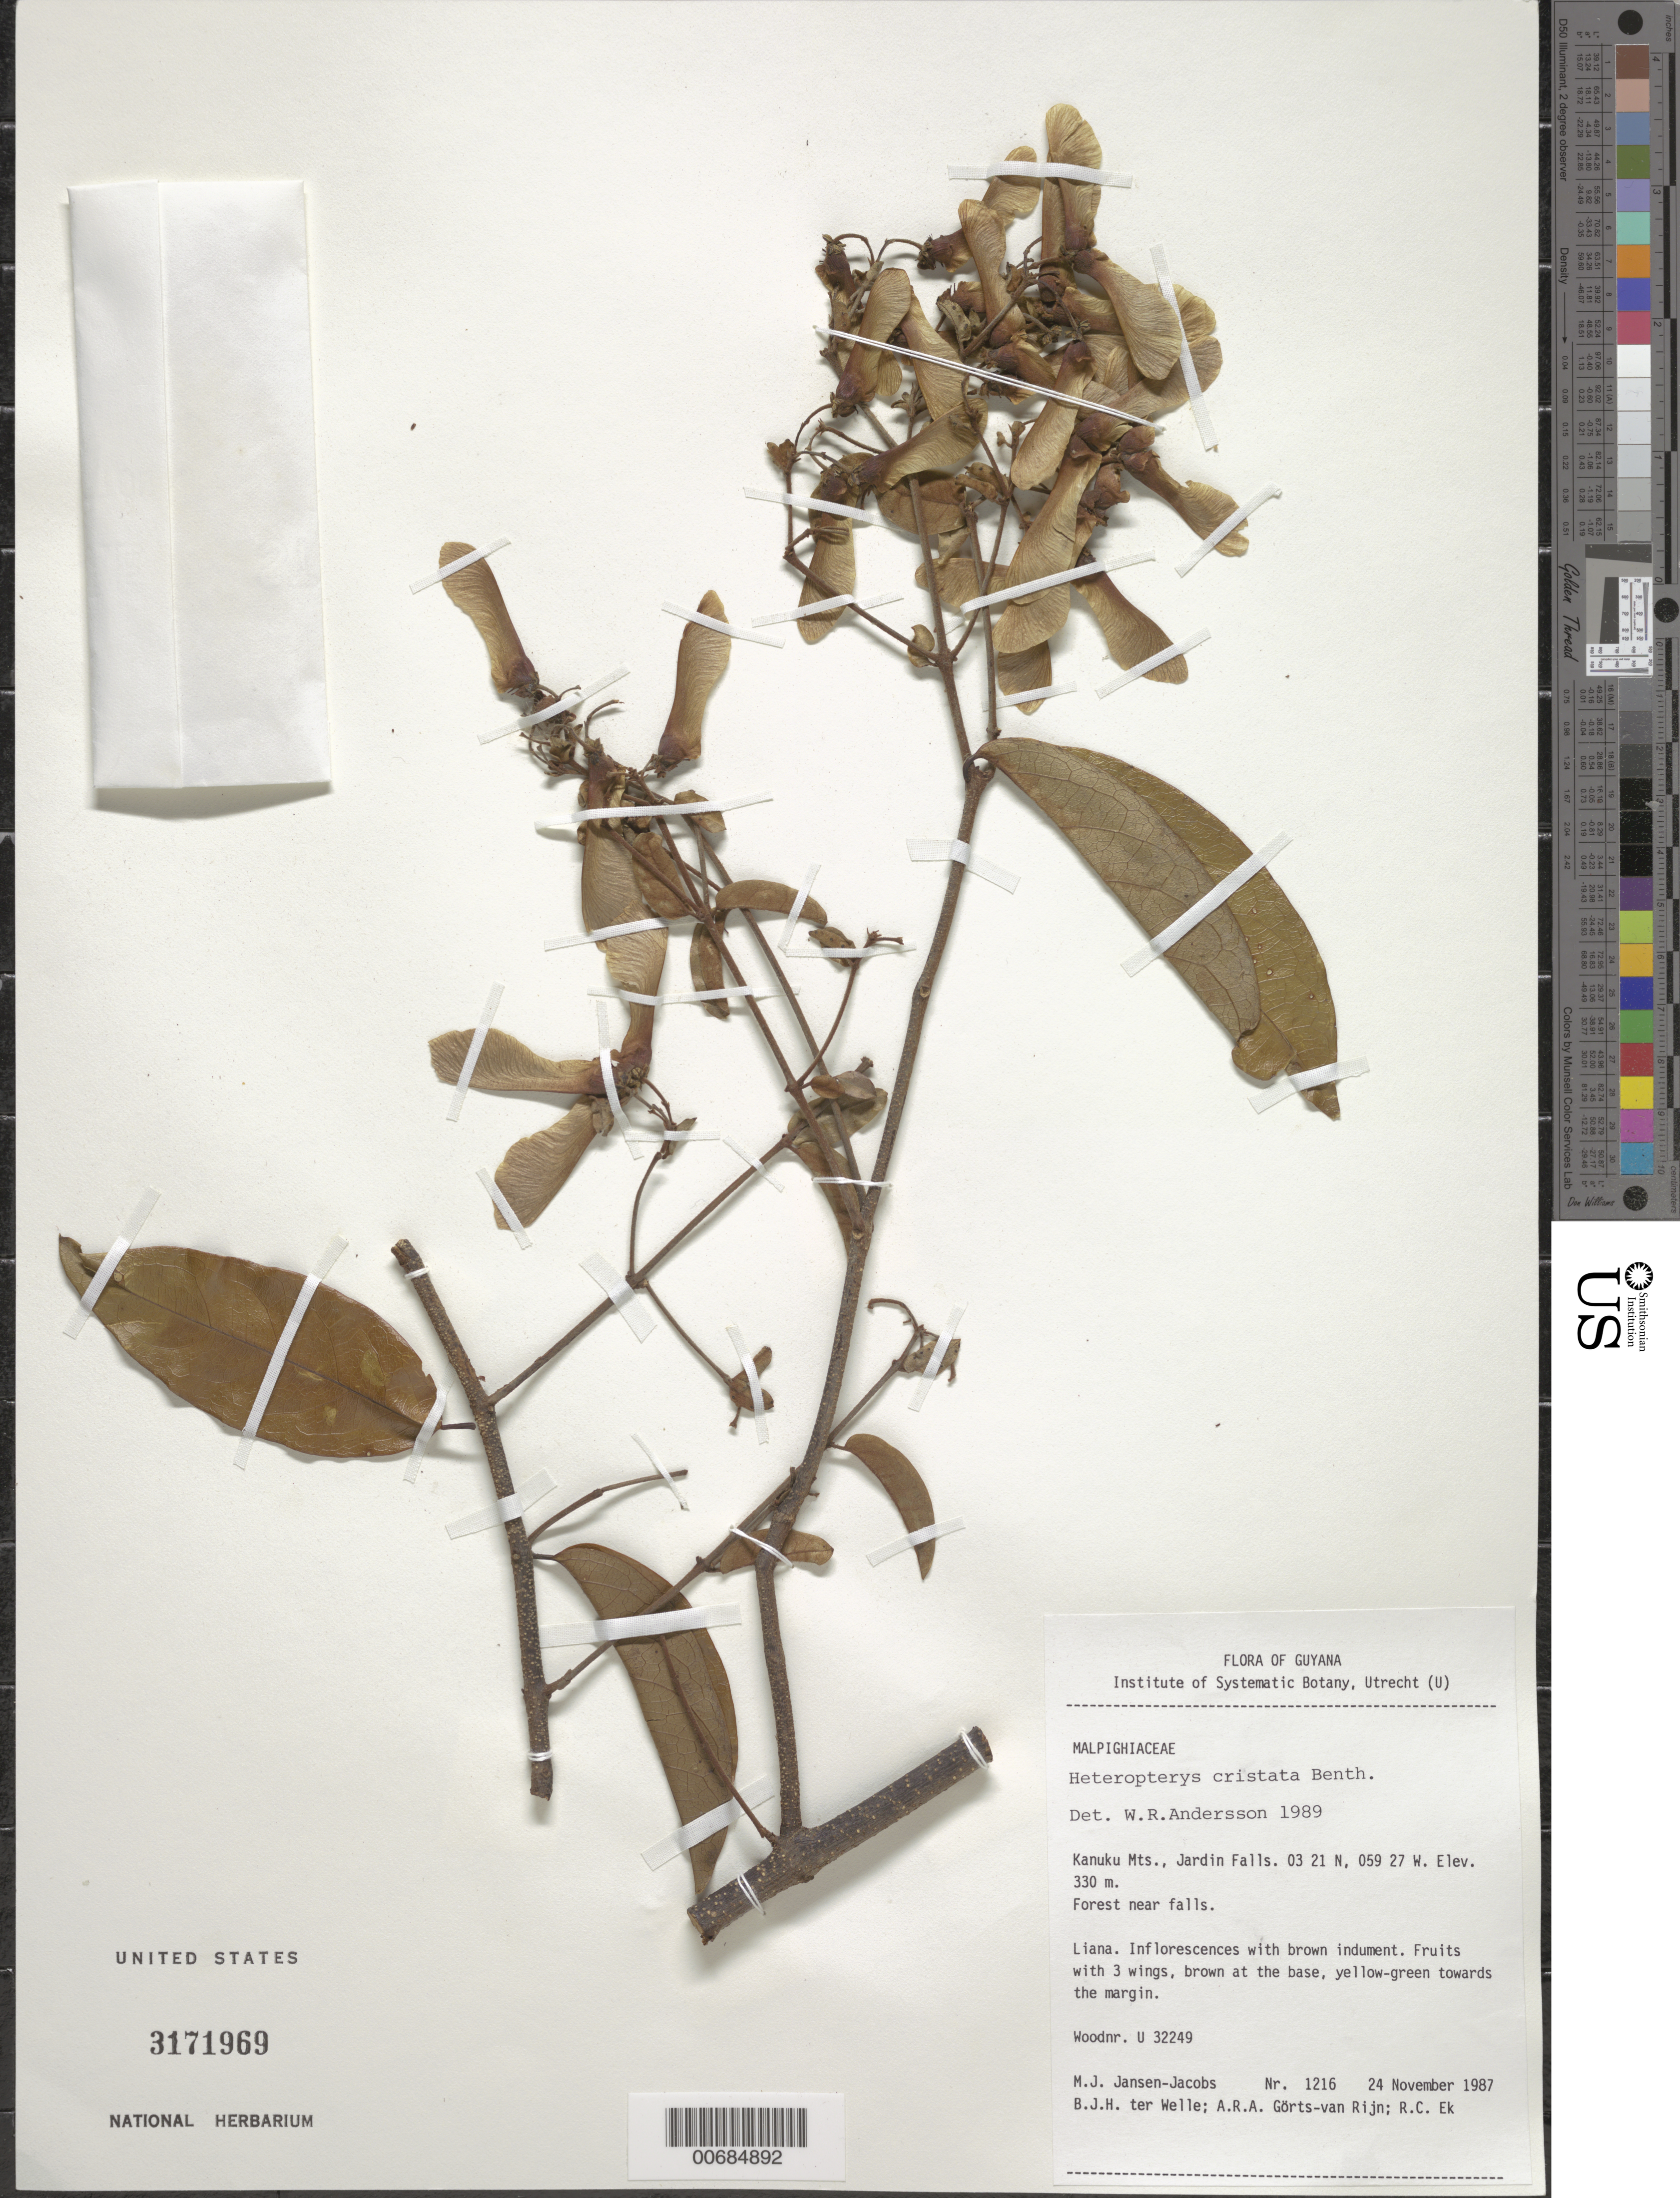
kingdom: Plantae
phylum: Tracheophyta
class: Magnoliopsida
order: Malpighiales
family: Malpighiaceae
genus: Heteropterys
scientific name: Heteropterys cristata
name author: Benth.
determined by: Anderson, W. R., (MICH), University of Michigan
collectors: M. J. Jansen-Jacobs, B. Welle, A. .R. A. Görts-van Rijn & R. C. Ek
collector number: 1216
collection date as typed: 24-Nov-87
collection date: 1987-11-24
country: Guyana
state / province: U. Takutu-U. Essequibo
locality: Kanuku Mts., Jardin Falls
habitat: Forest near falls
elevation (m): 330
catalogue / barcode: US 3171969